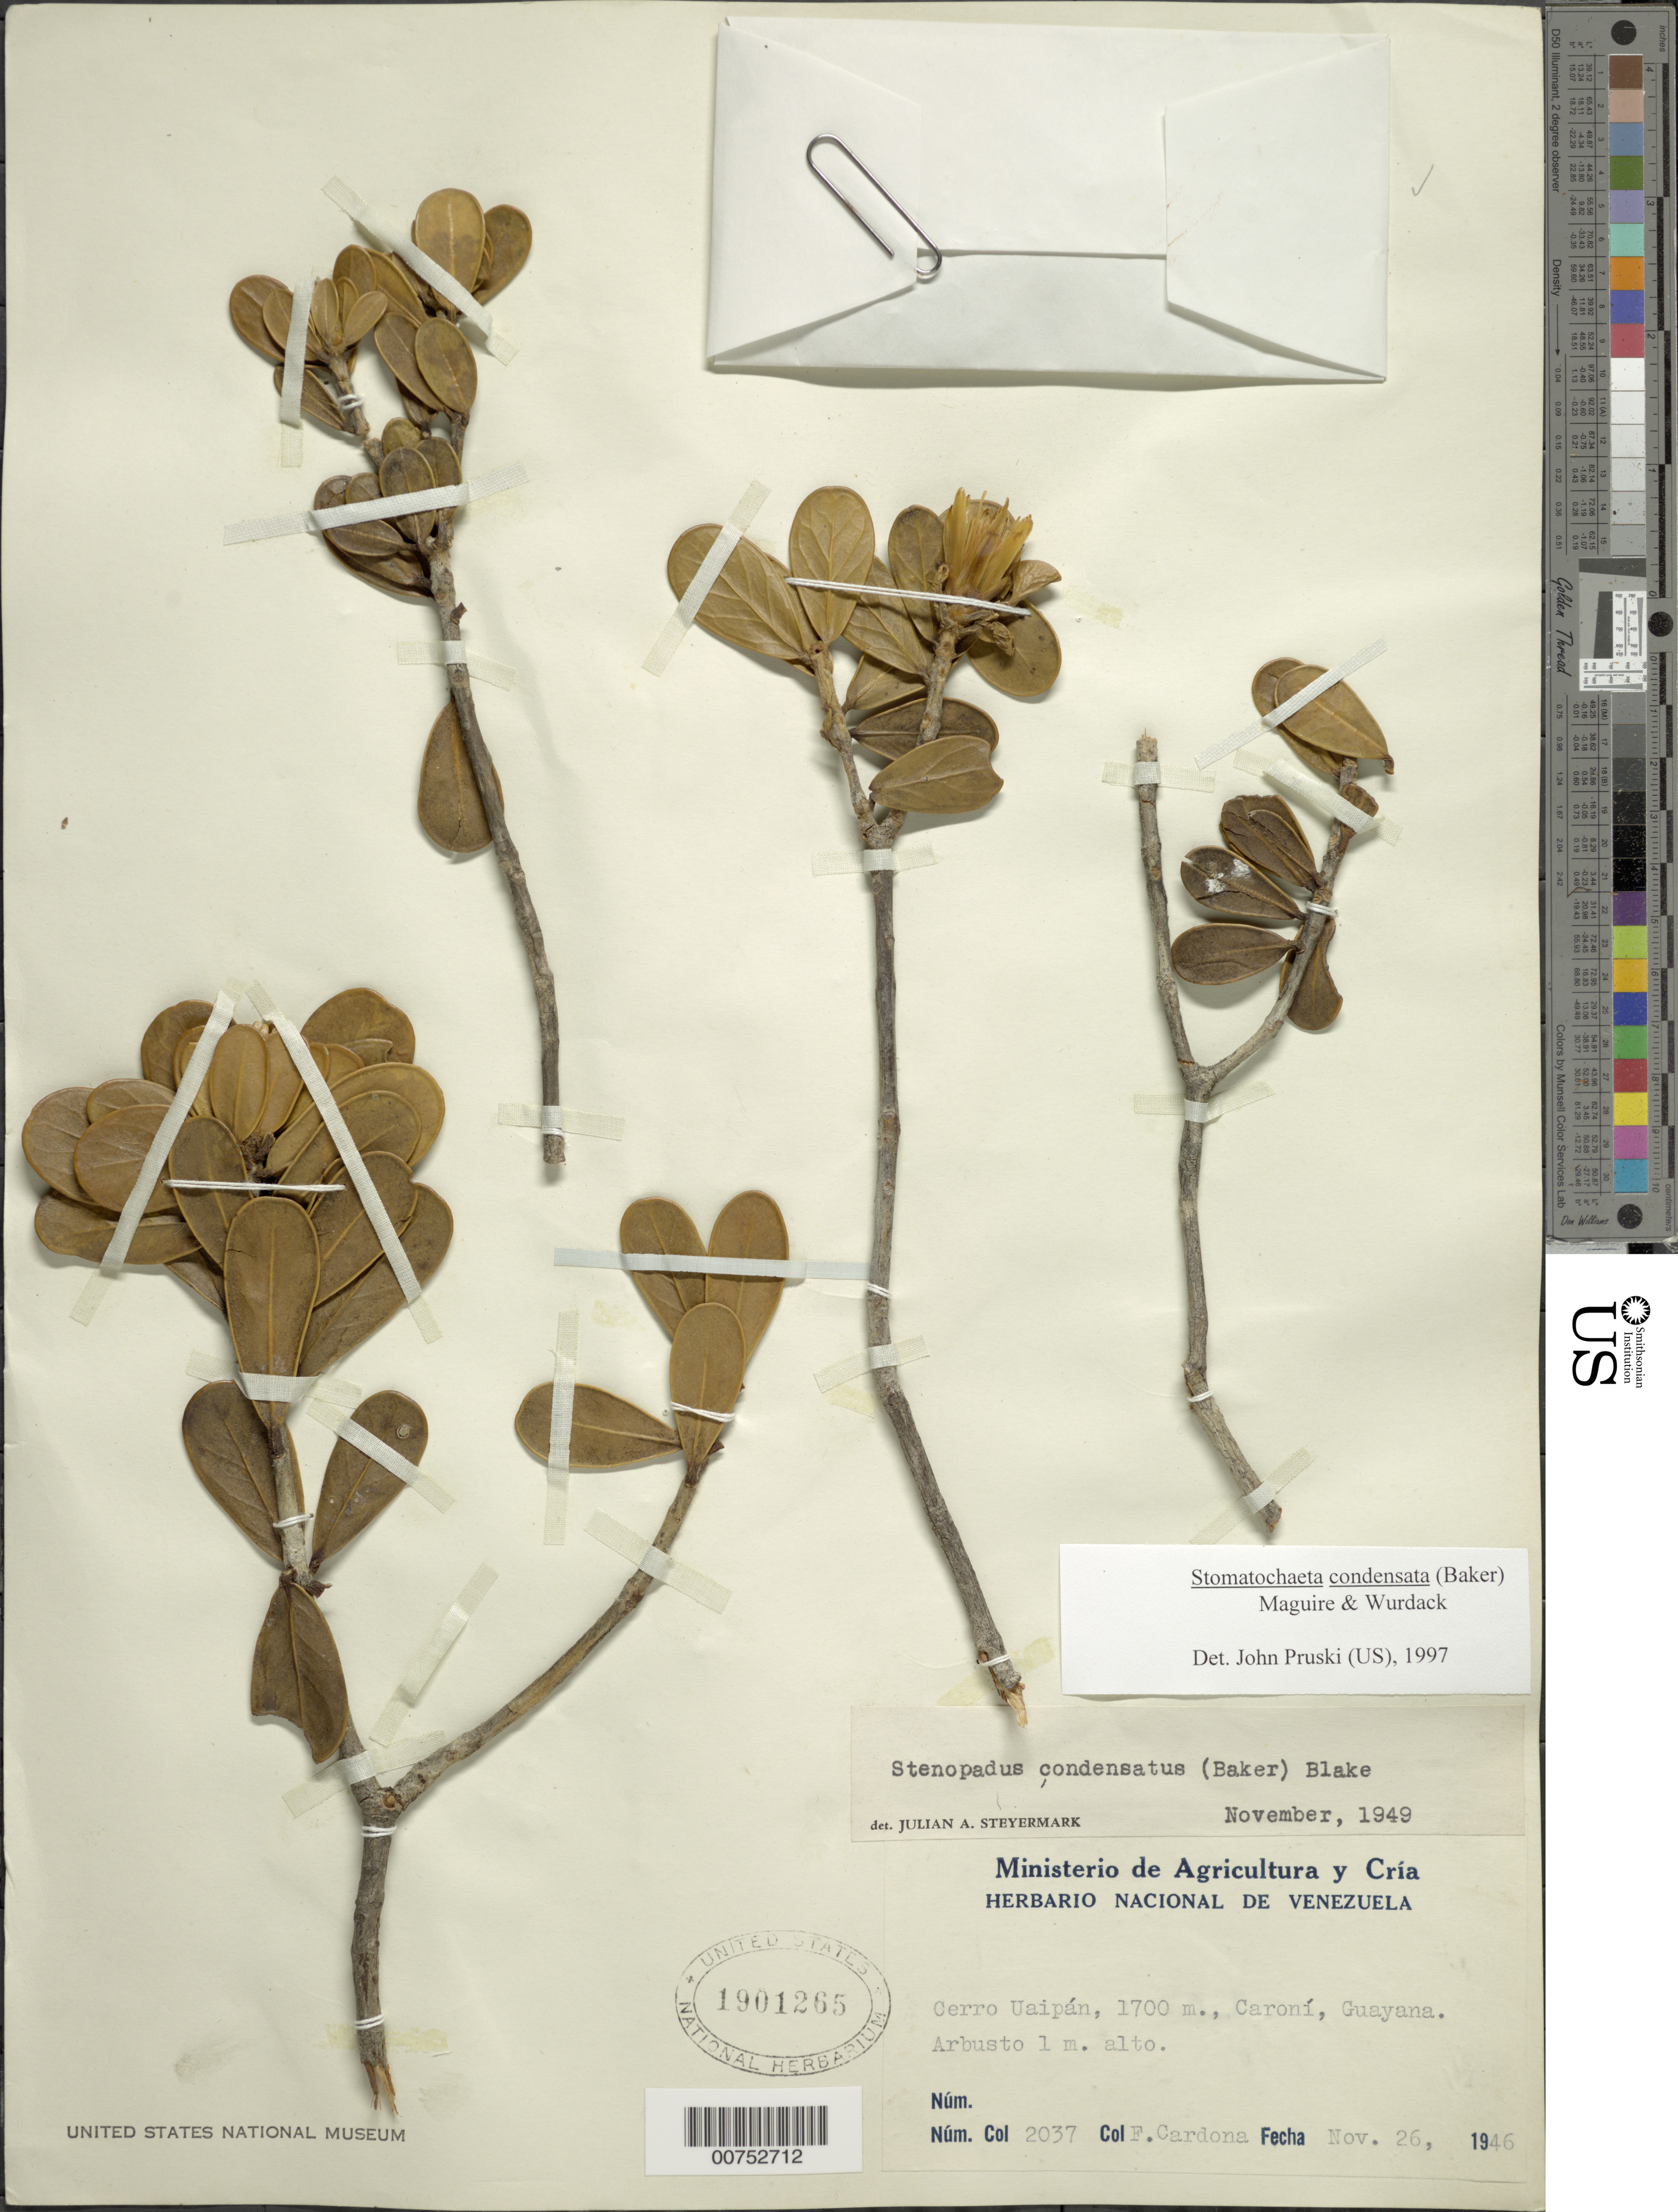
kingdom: Plantae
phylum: Tracheophyta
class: Magnoliopsida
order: Asterales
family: Asteraceae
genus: Stomatochaeta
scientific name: Stomatochaeta condensata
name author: (Baker) Maguire & Wurdack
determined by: Pruski, J. F.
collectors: F. Cardona Puig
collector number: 2037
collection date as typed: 26-Nov-46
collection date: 1946-11-26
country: Venezuela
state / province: Bolívar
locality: Cerro Uaipán, Río Caroní; Guayana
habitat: Cerro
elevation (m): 1700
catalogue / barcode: US 1901265